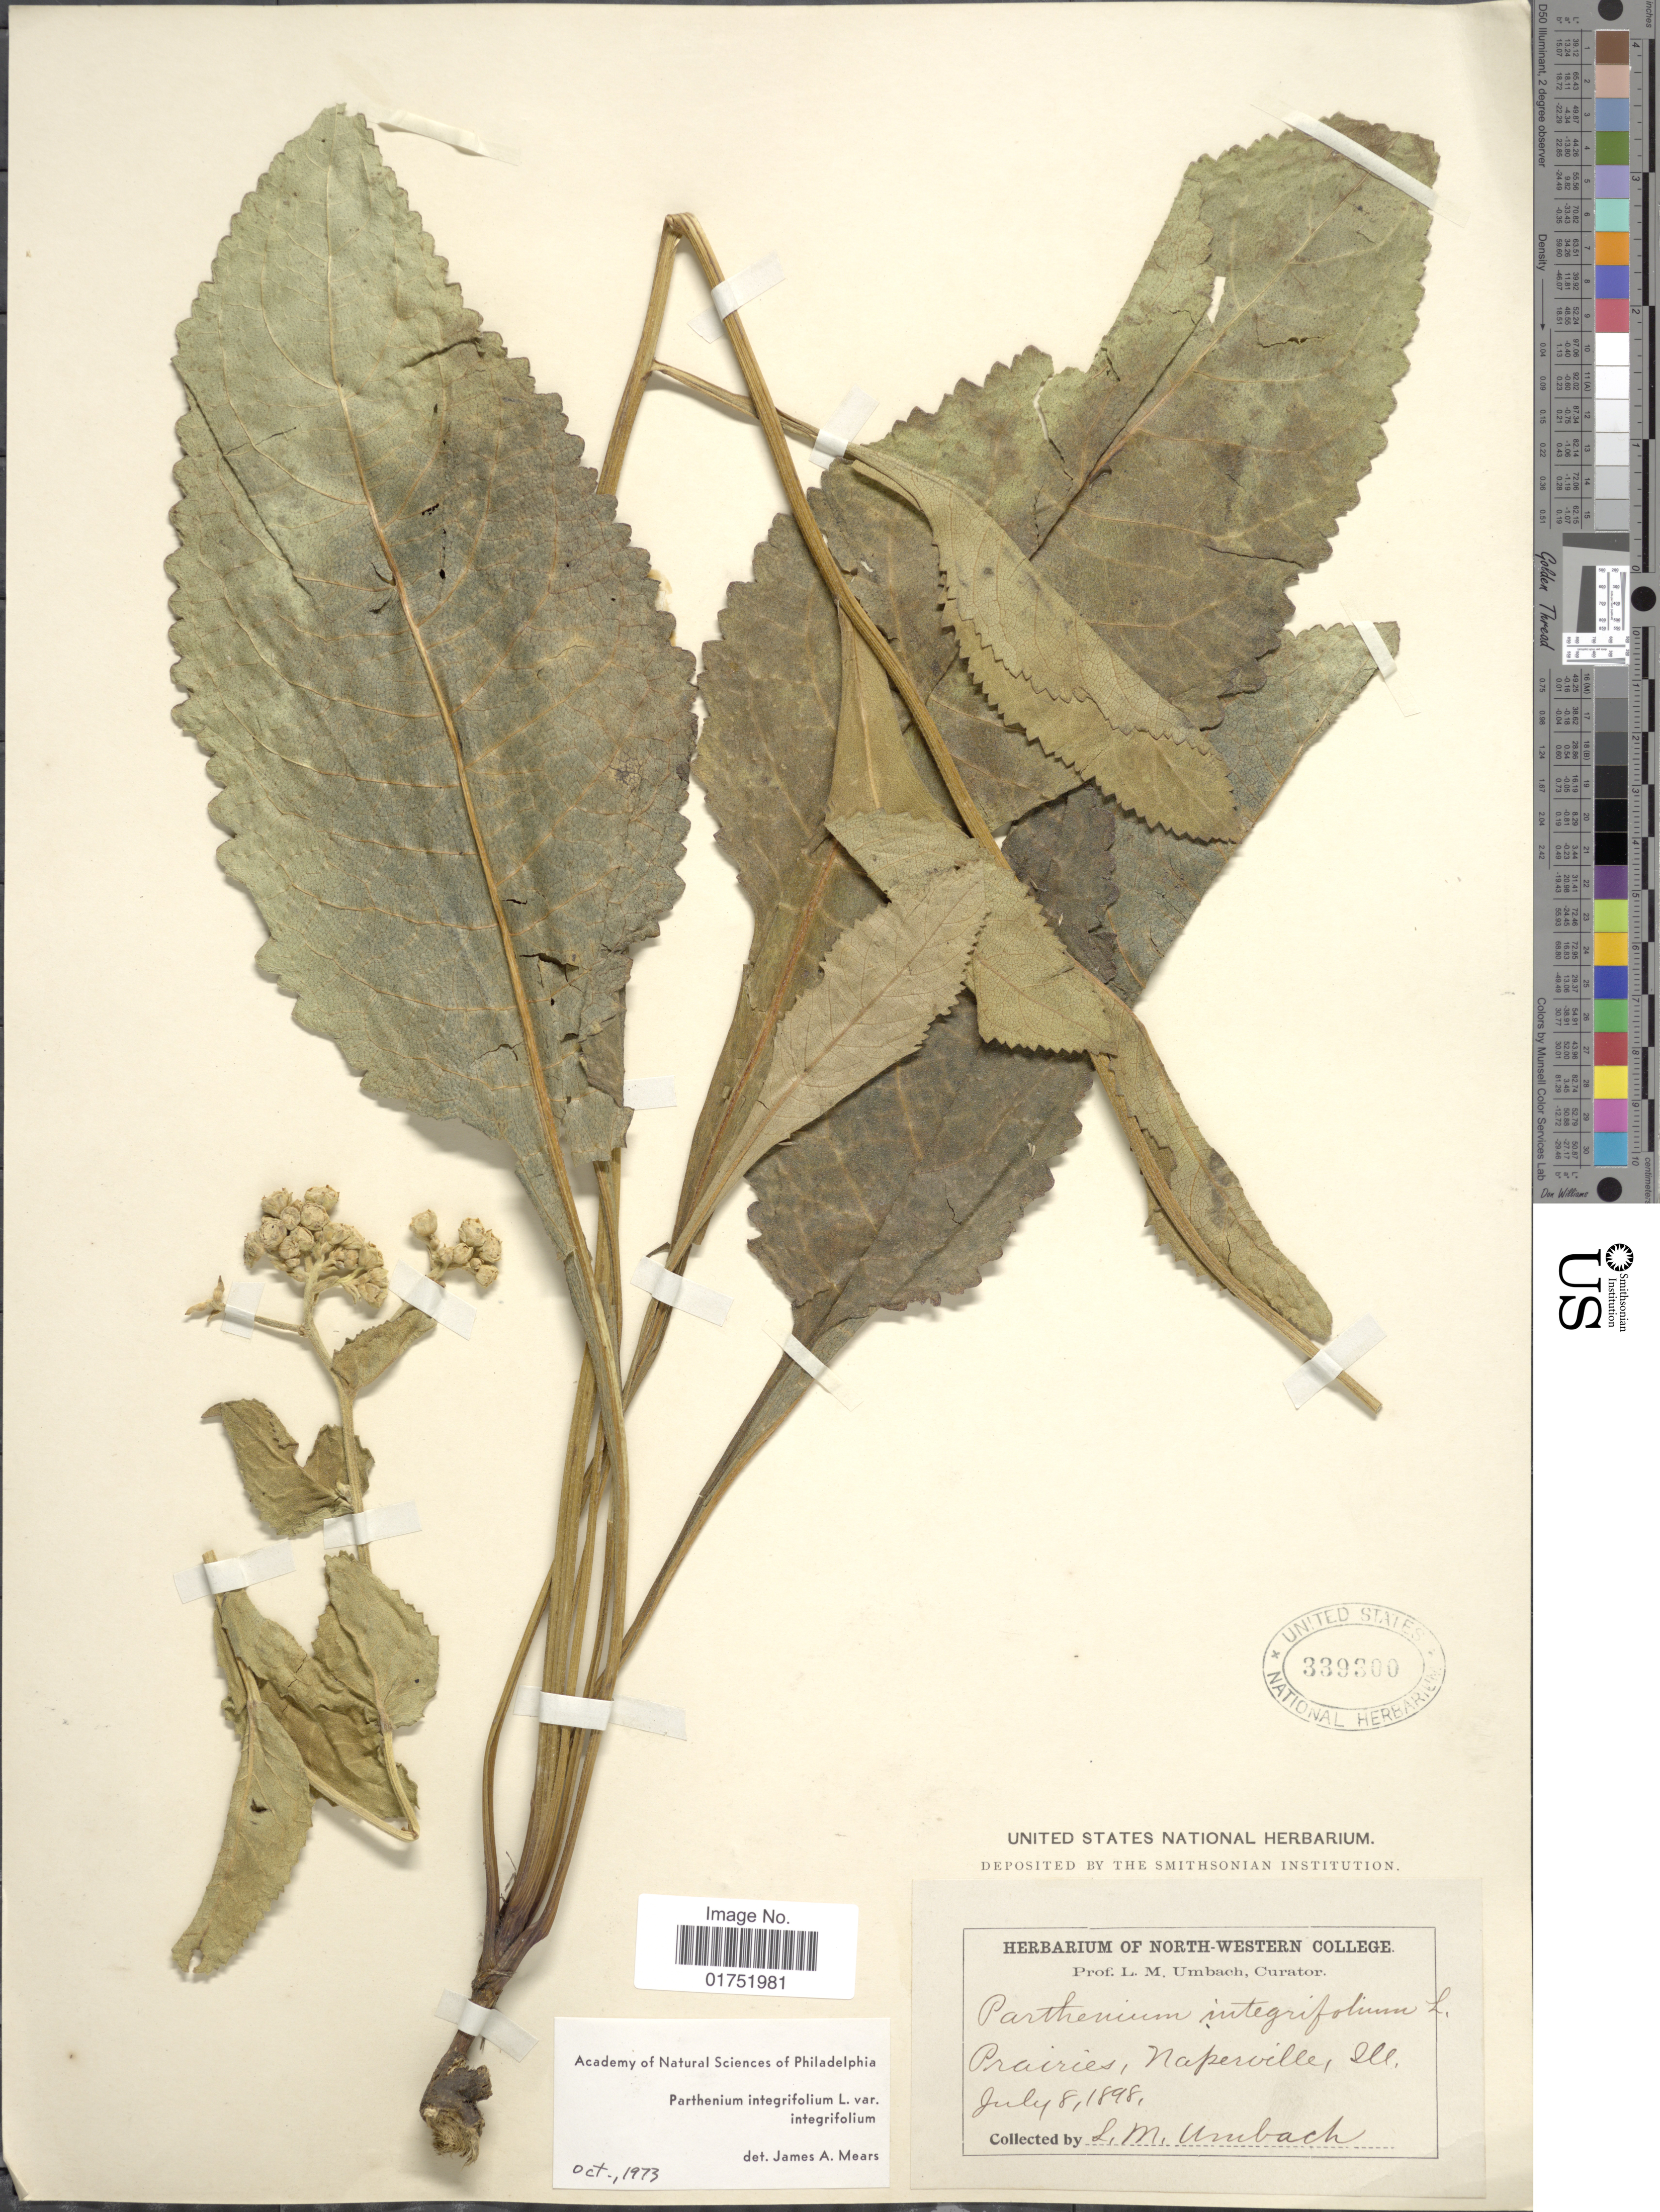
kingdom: Plantae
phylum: Tracheophyta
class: Magnoliopsida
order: Asterales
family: Asteraceae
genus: Parthenium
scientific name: Parthenium integrifolium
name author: L.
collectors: L. M. Umbach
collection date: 1898-07-08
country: United States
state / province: Illinois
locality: Prairies, Naperville, Ill.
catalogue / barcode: US 339300